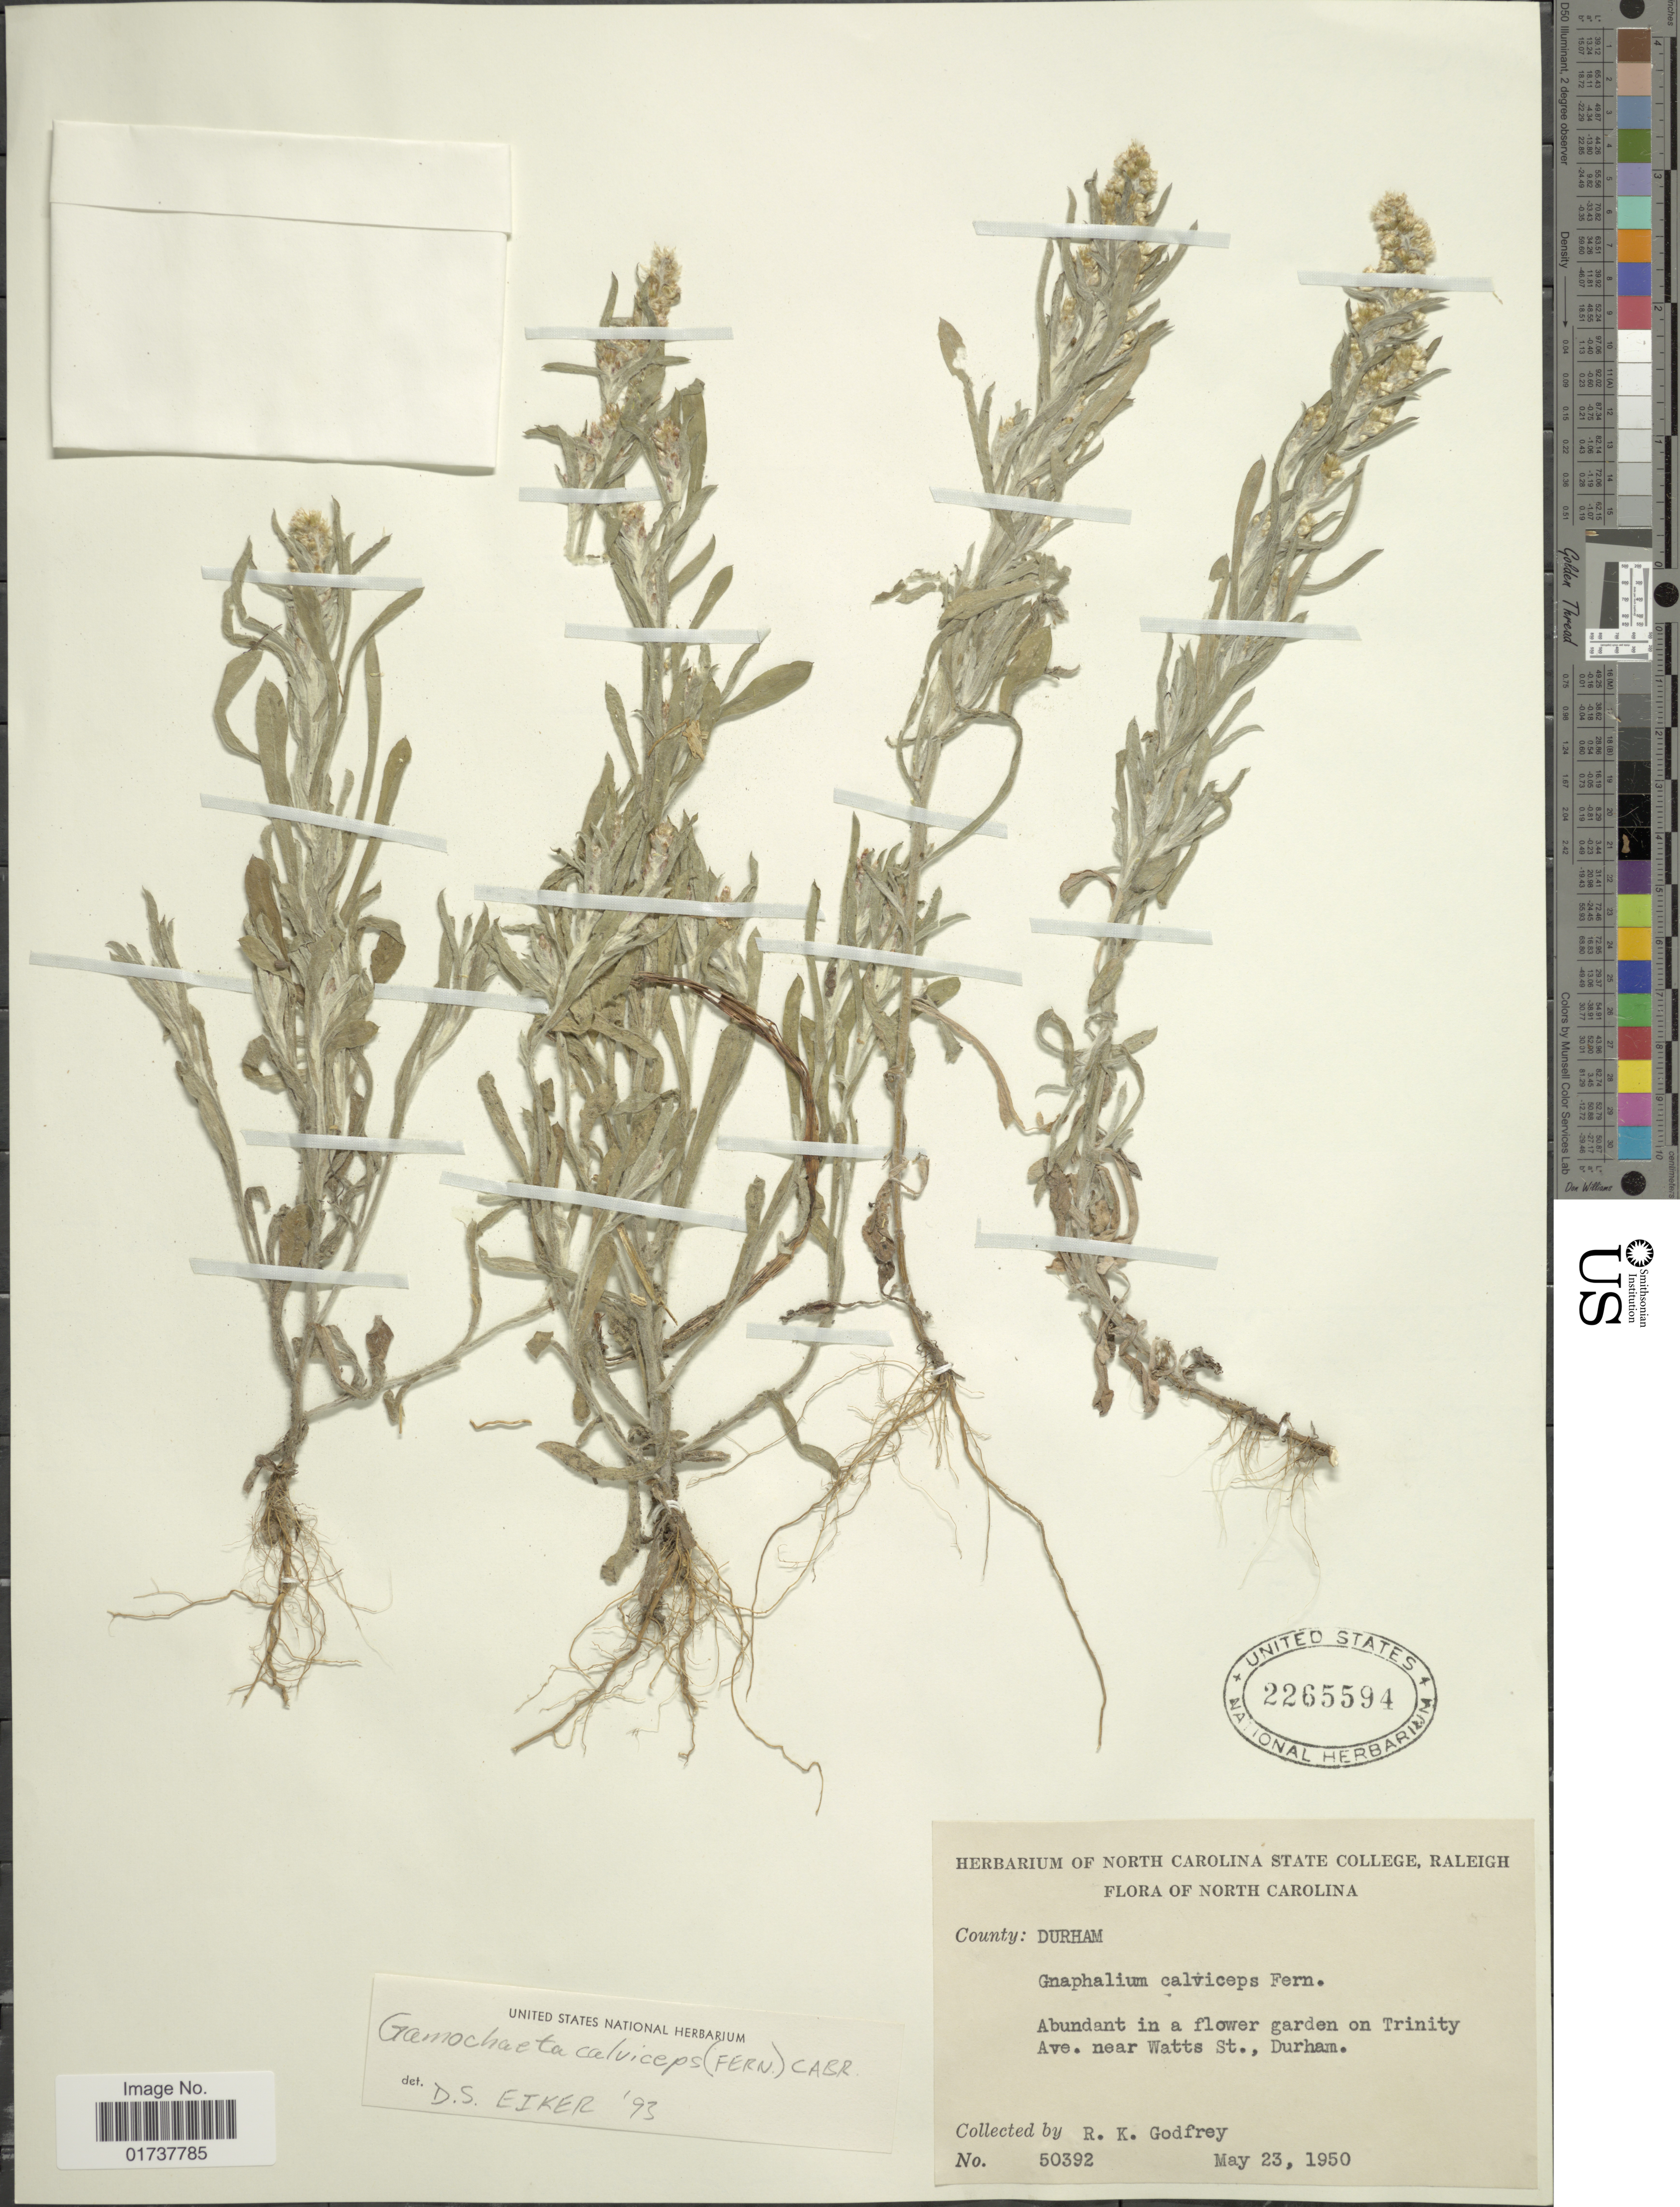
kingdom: Plantae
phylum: Tracheophyta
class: Magnoliopsida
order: Asterales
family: Asteraceae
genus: Gamochaeta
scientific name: Gamochaeta claviceps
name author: (Fernald) Cabrera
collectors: R. K. Godfrey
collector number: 50392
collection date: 1950-05-23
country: United States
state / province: North Carolina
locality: County: Durham, Abundant in a flower garden on Trinity Ave. near Watts St., Durham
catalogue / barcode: US 2256694